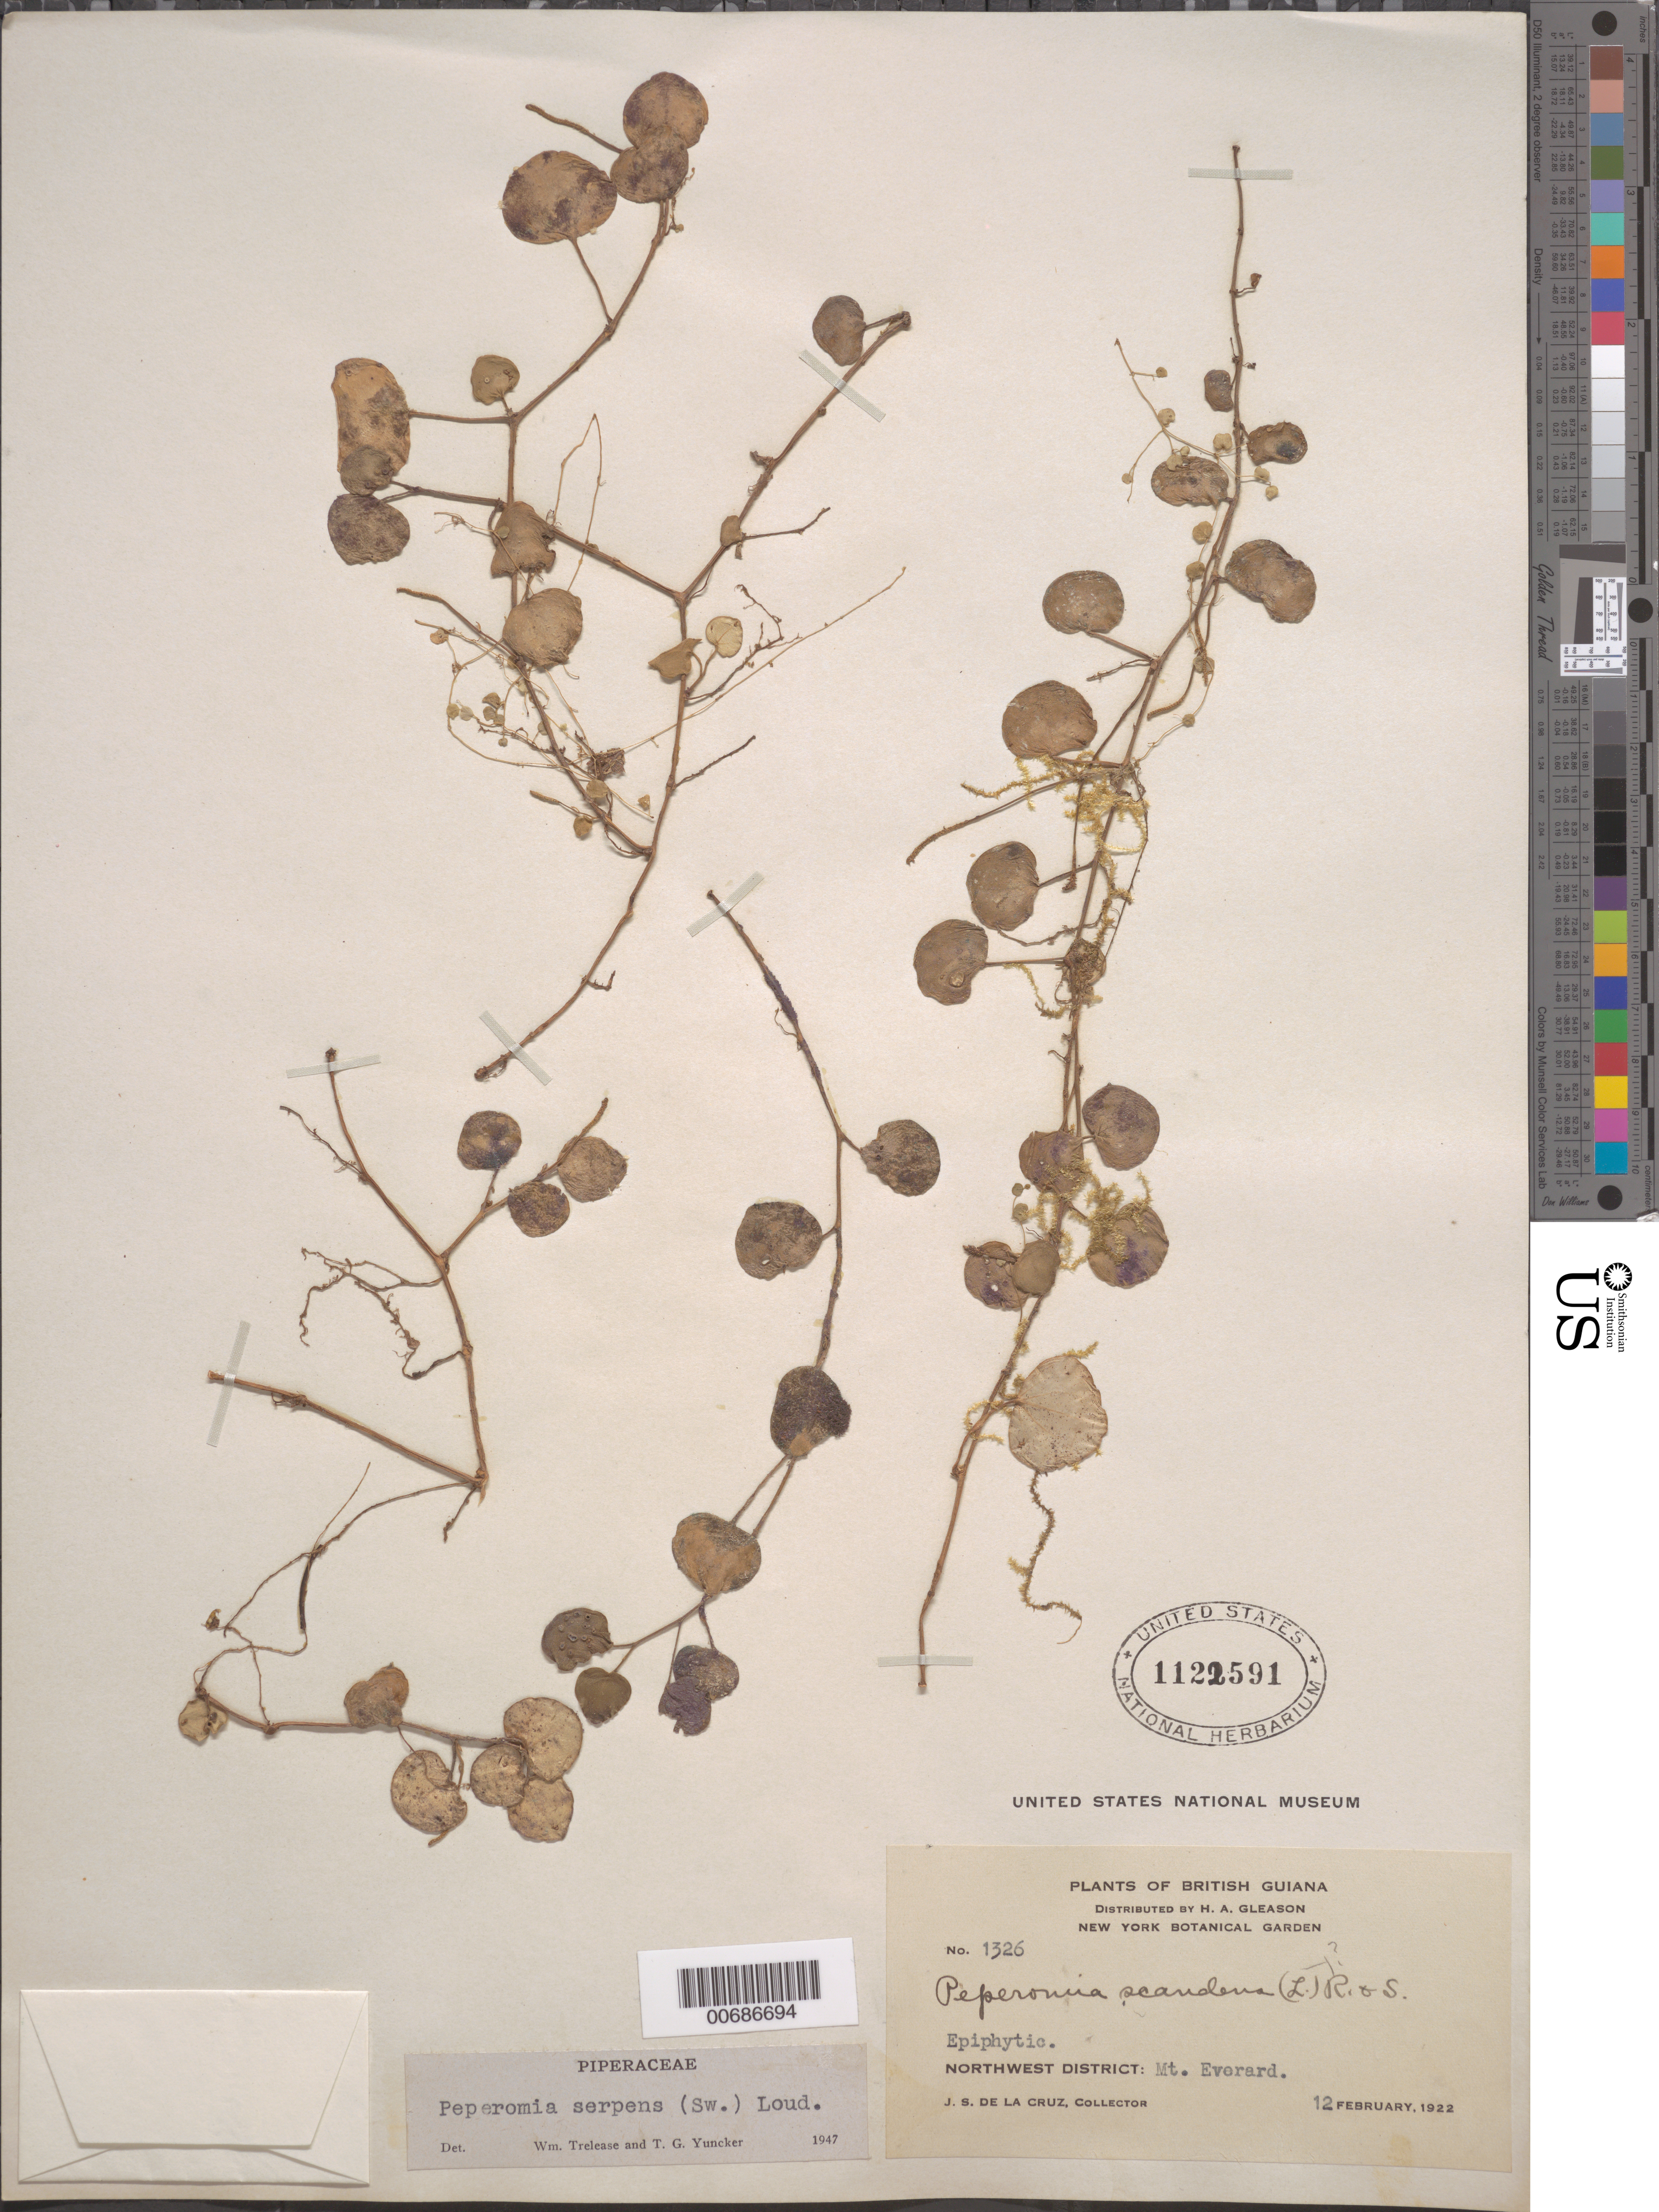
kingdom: Plantae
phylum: Tracheophyta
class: Magnoliopsida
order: Piperales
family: Piperaceae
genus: Peperomia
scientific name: Peperomia serpens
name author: (Sw.) Loudon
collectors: J. S. de la Cruz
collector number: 1326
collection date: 1922-02-12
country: Guyana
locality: British Guiana. Northwest District: Mt. Everard.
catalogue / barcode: US 1122591